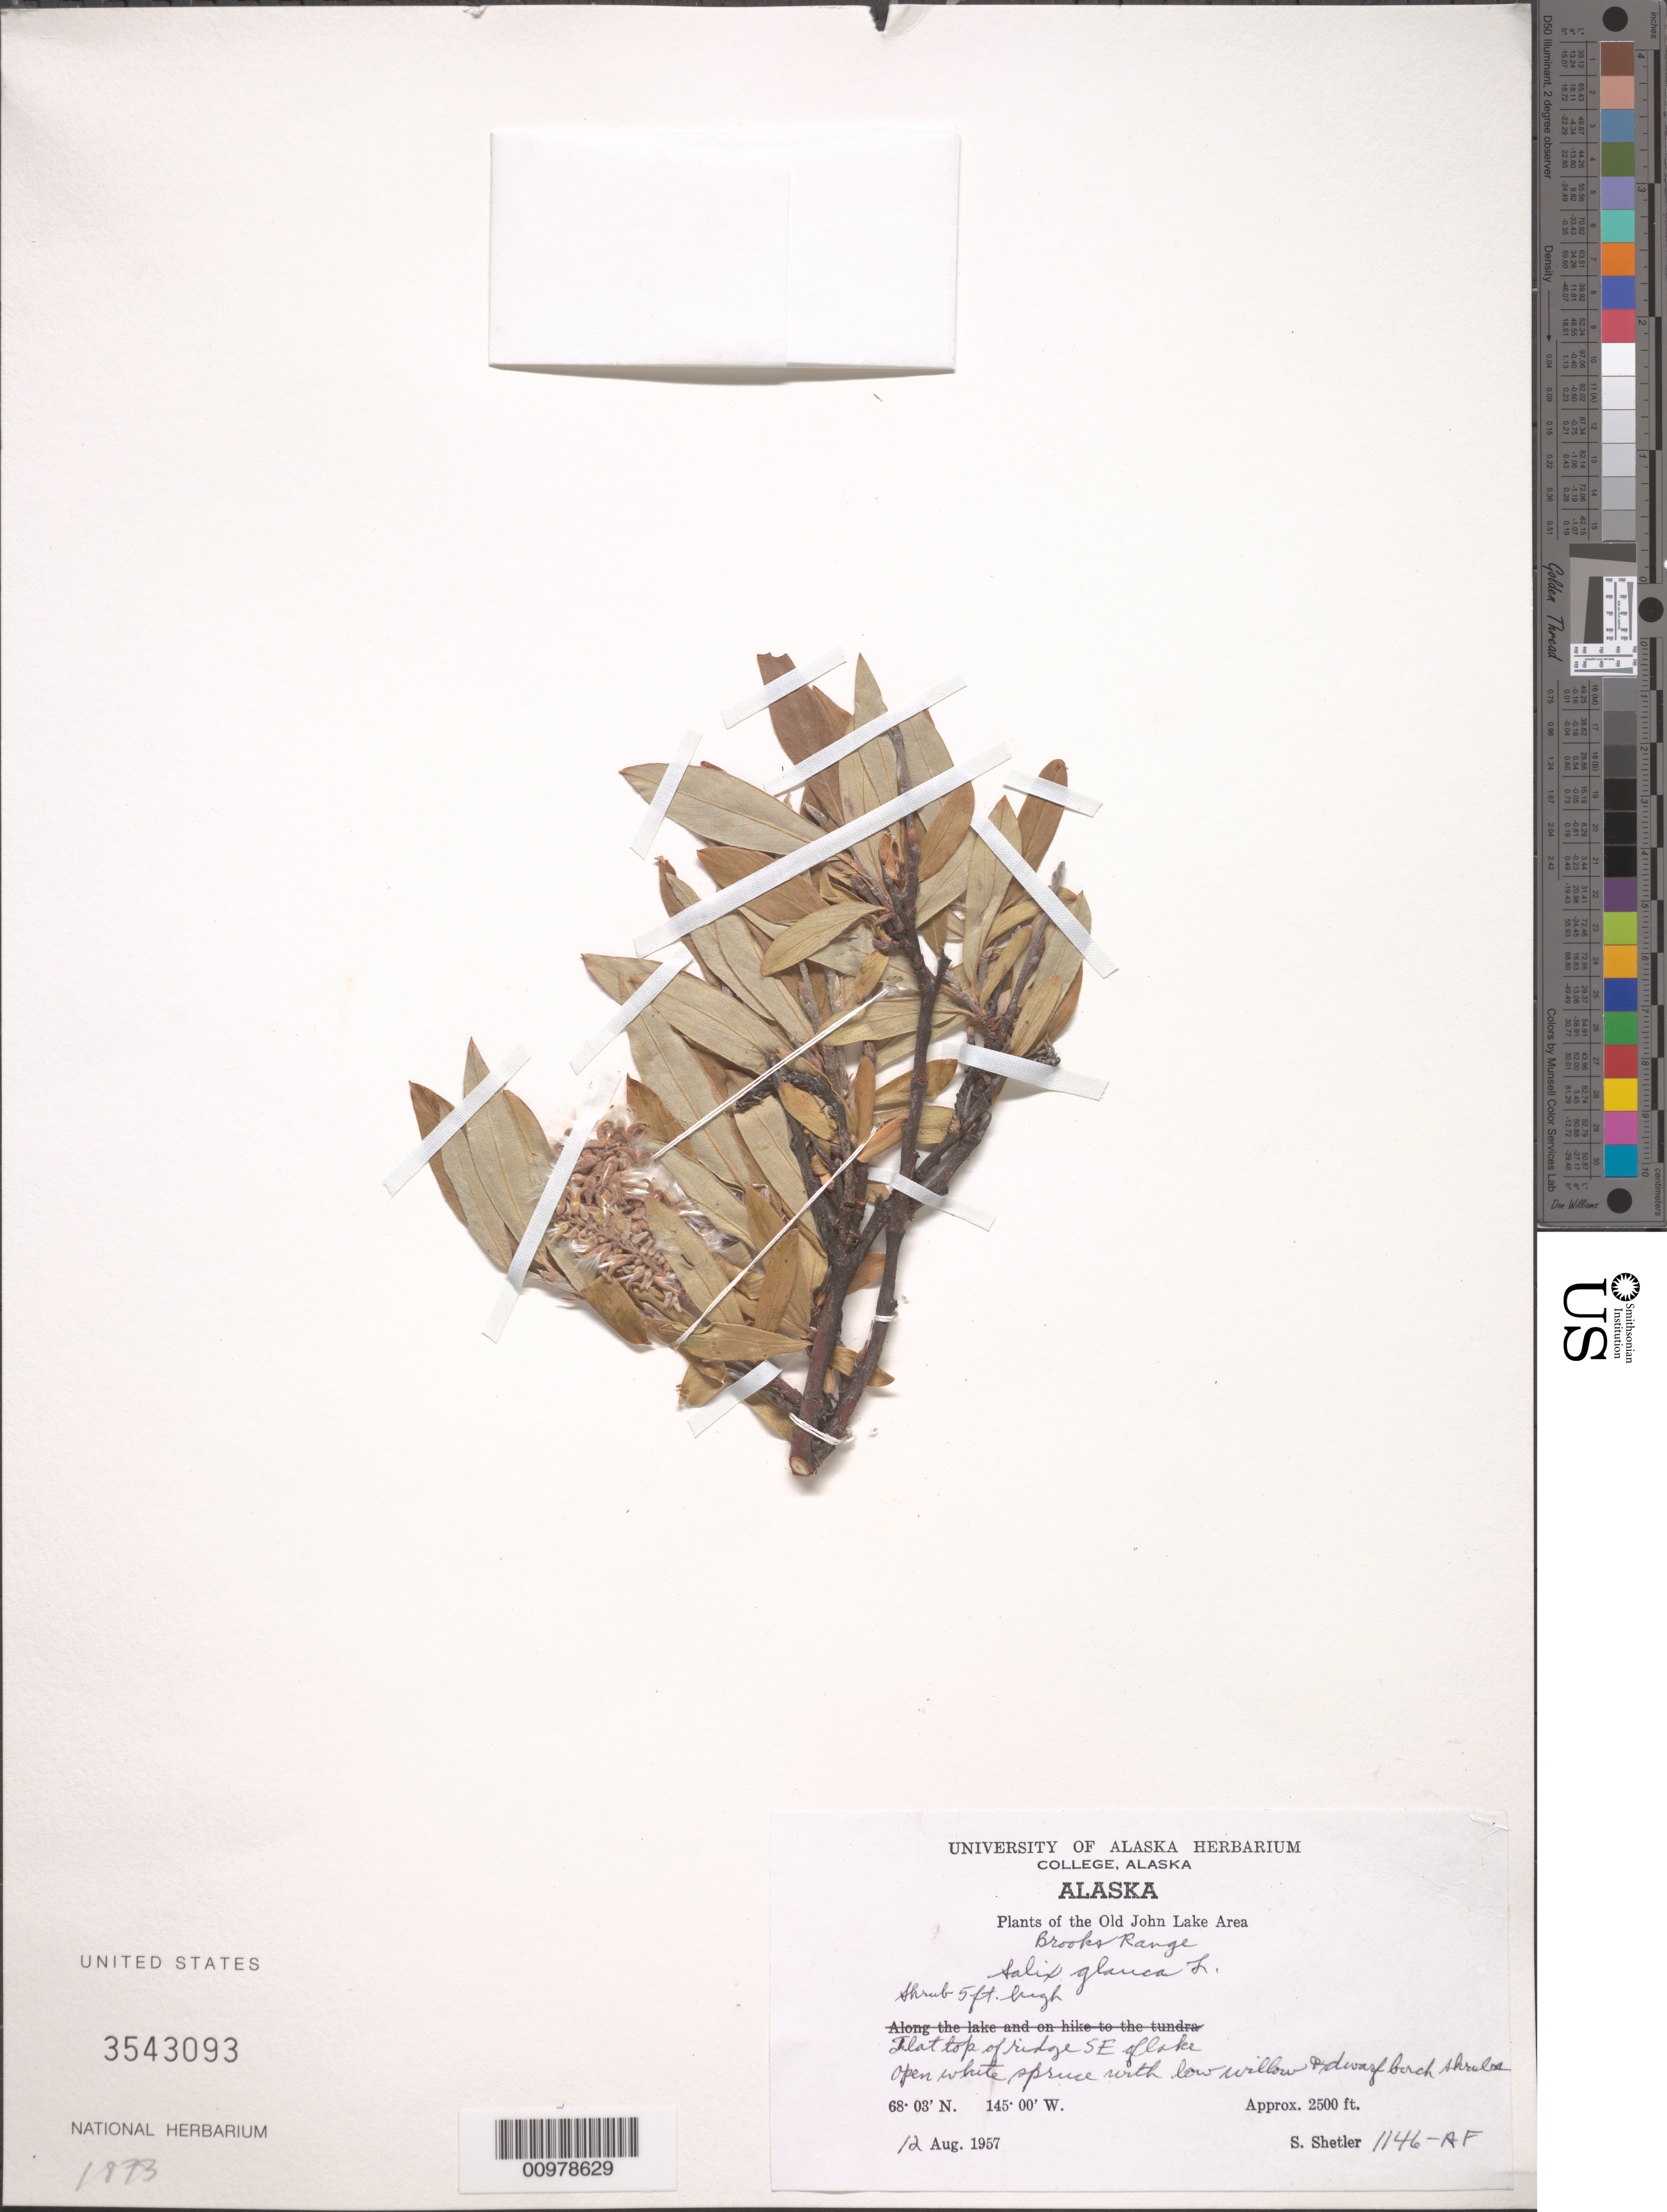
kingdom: Plantae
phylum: Tracheophyta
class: Magnoliopsida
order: Malpighiales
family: Salicaceae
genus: Salix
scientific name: Salix glauca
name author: L.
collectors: S. Shetler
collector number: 1146-AF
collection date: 1957-08-12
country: United States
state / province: Alaska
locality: The Old John Lake Area. Brooks Range. Flat top of ridge SE of lake.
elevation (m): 762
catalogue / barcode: US 3543093